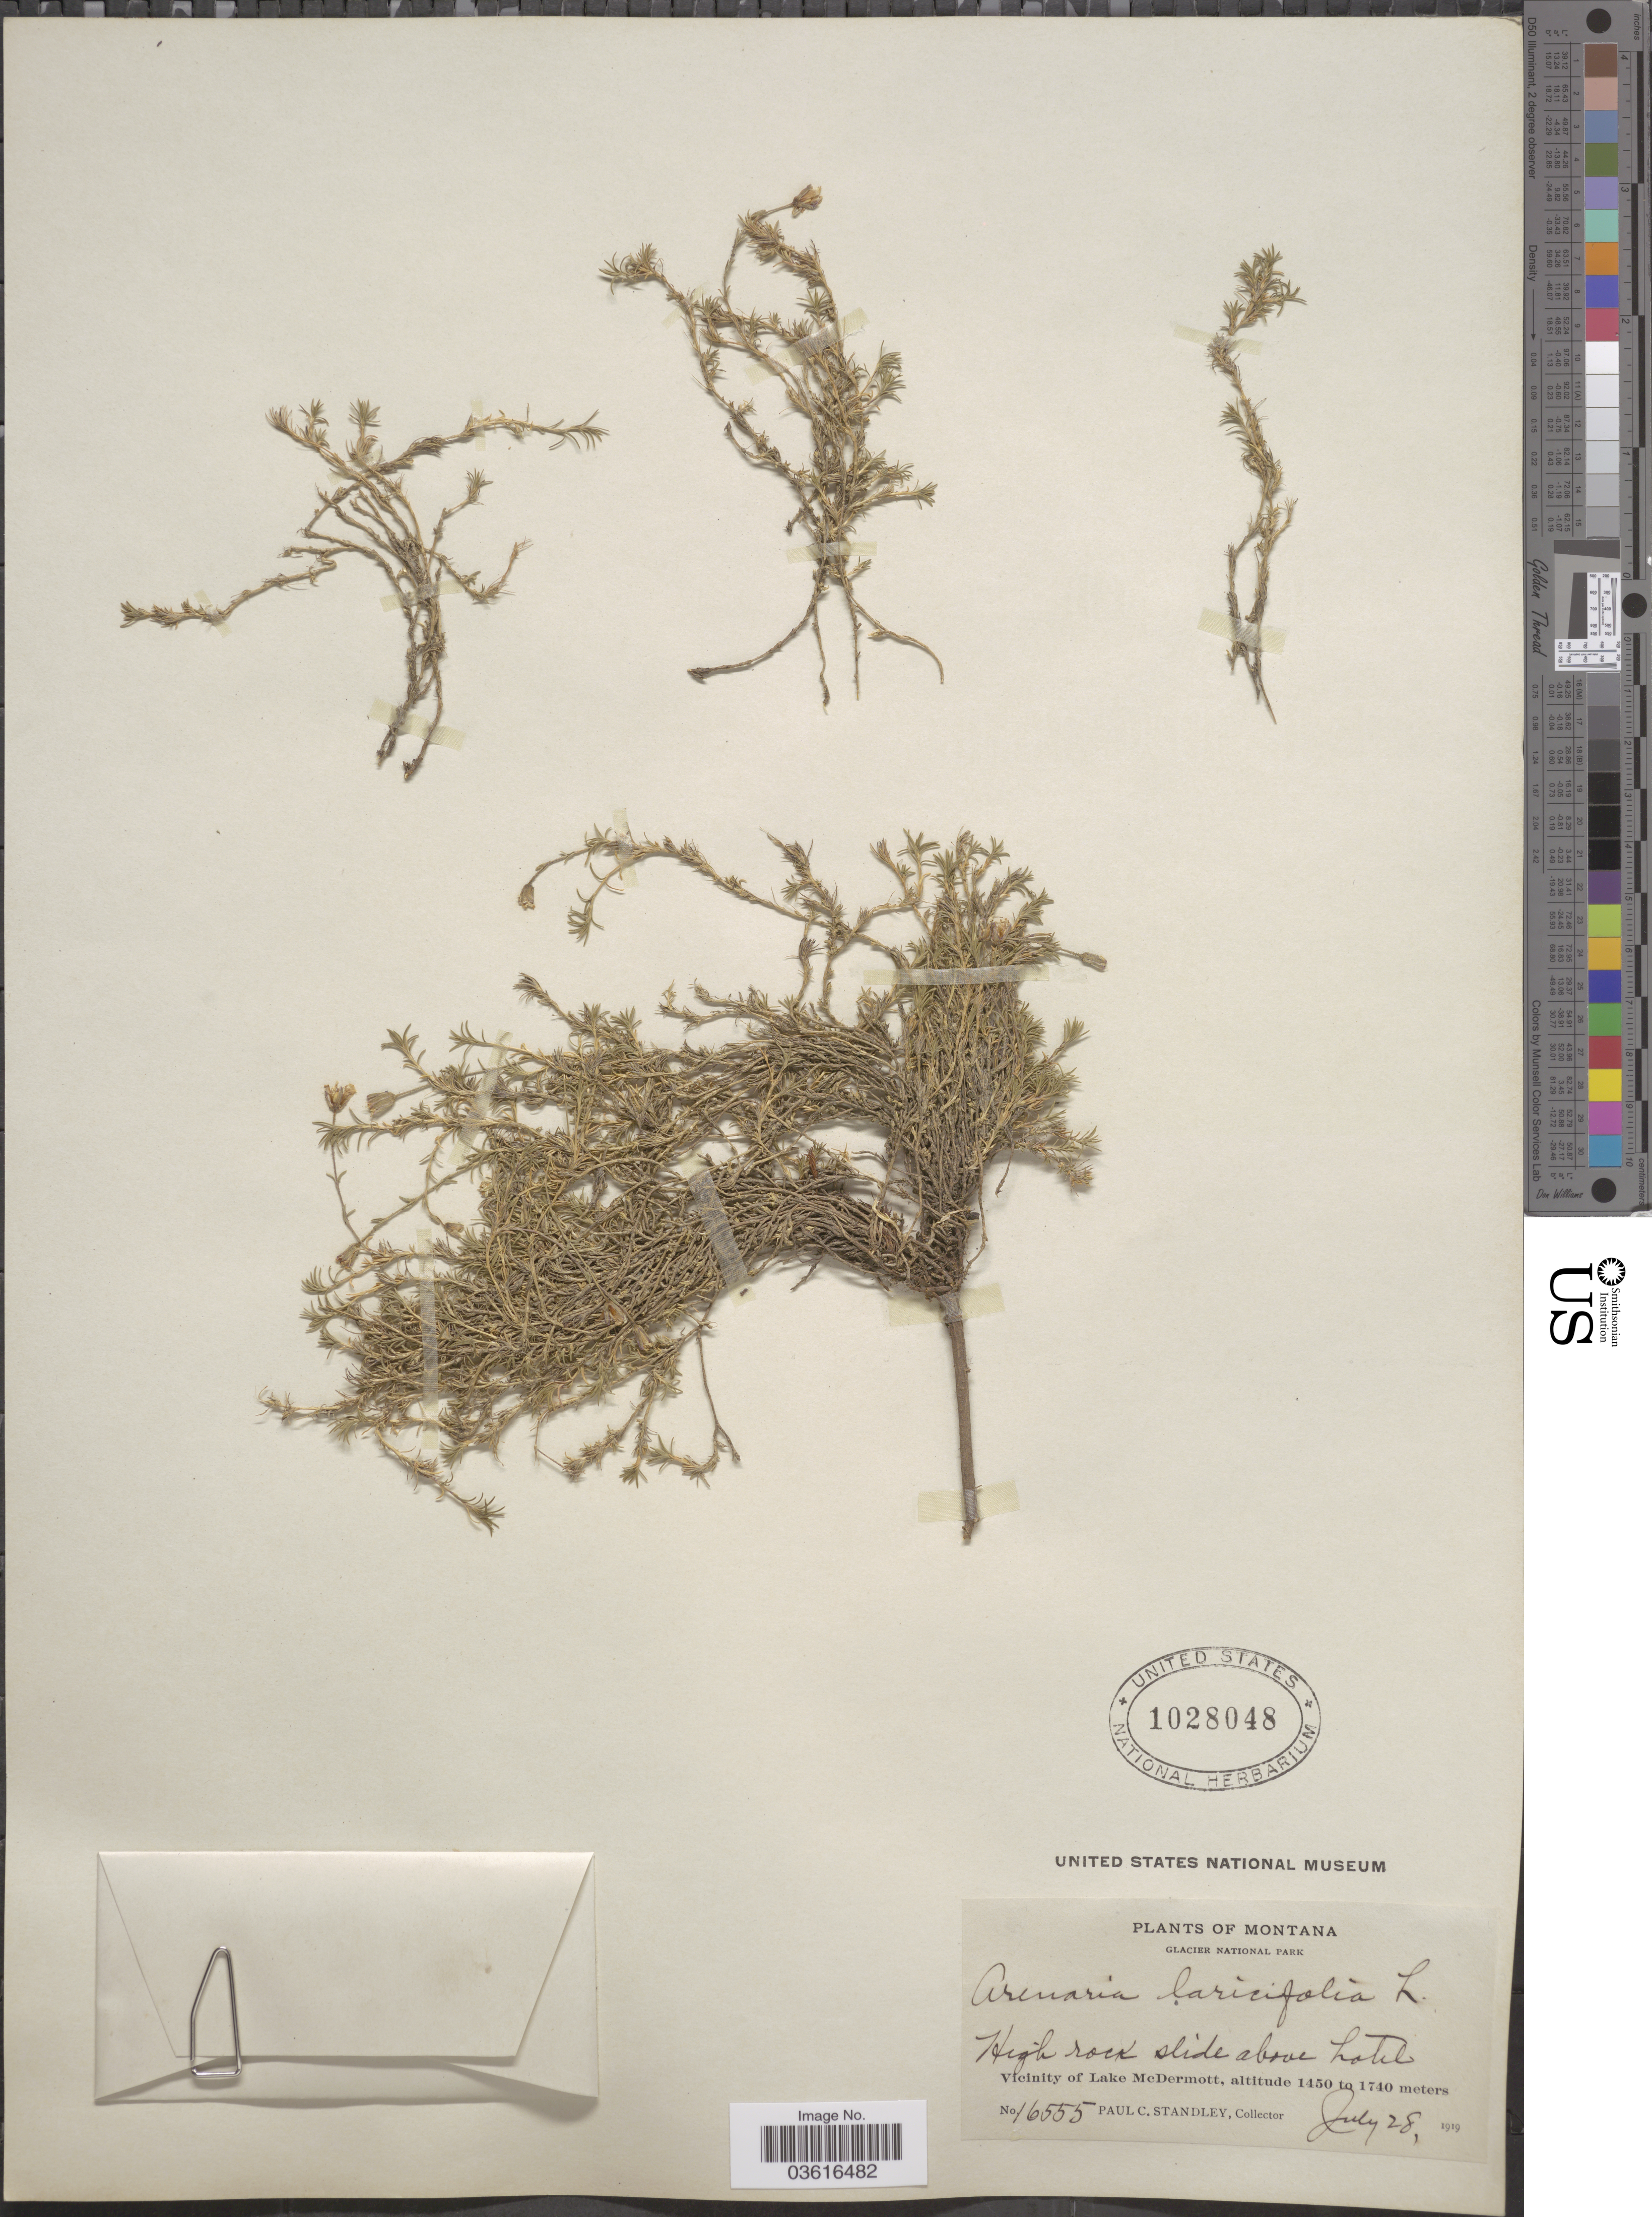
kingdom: Plantae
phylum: Tracheophyta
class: Magnoliopsida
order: Caryophyllales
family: Caryophyllaceae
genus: Cherleria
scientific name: Cherleria obtusiloba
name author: (Rydb.) A.J. Moore & Dillenb.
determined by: Strong, M. T., (US), Smithsonian Institution - National Museum of Natural History (UNITED STATES)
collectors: P. C. Standley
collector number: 16555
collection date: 1919-07-28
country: United States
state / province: Montana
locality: Glacier National Park. High rock slide above hotel. Vicinity of Lake McDermott.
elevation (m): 1450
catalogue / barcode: US 1028048